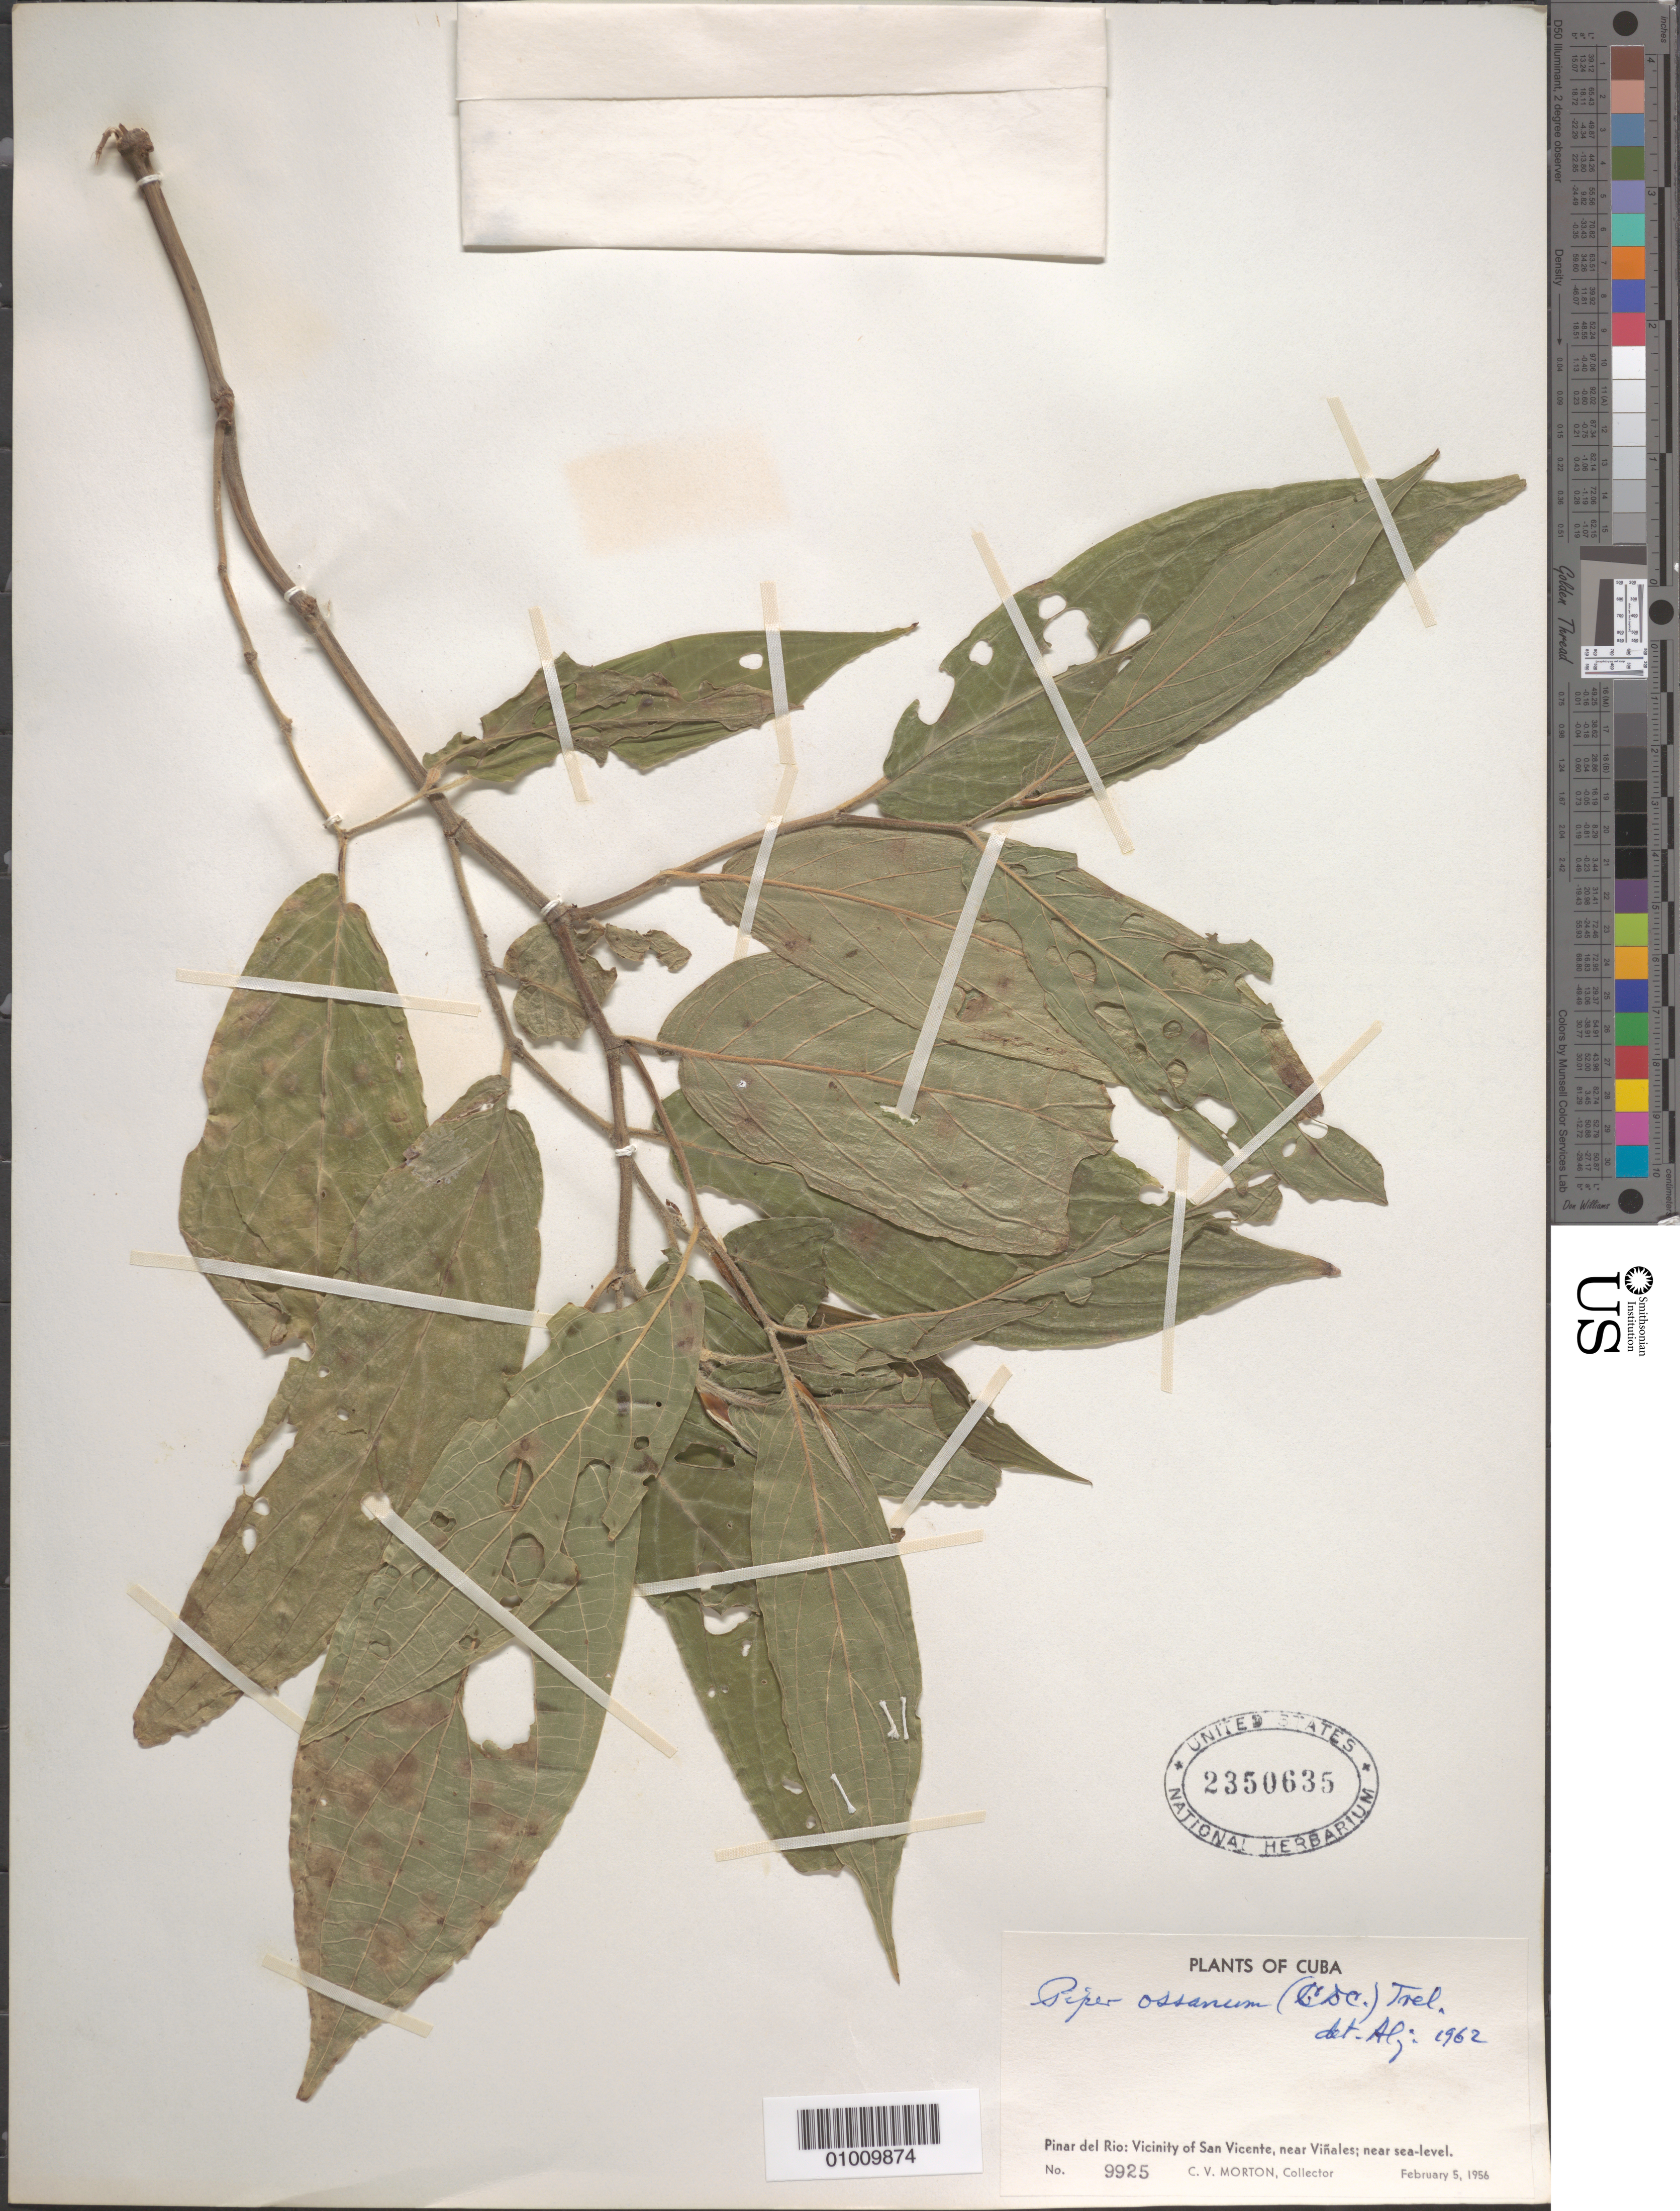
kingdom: Plantae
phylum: Tracheophyta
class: Magnoliopsida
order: Piperales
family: Piperaceae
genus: Piper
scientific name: Piper ossanum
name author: (C. DC.) Trel.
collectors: C. V. Morton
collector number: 9925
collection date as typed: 05 Feb 1956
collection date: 1956-02-05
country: Cuba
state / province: Pinar del Rio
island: Cuba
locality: Vicinity of San Vicente, near Viñales; near sea level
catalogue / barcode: US 2350635